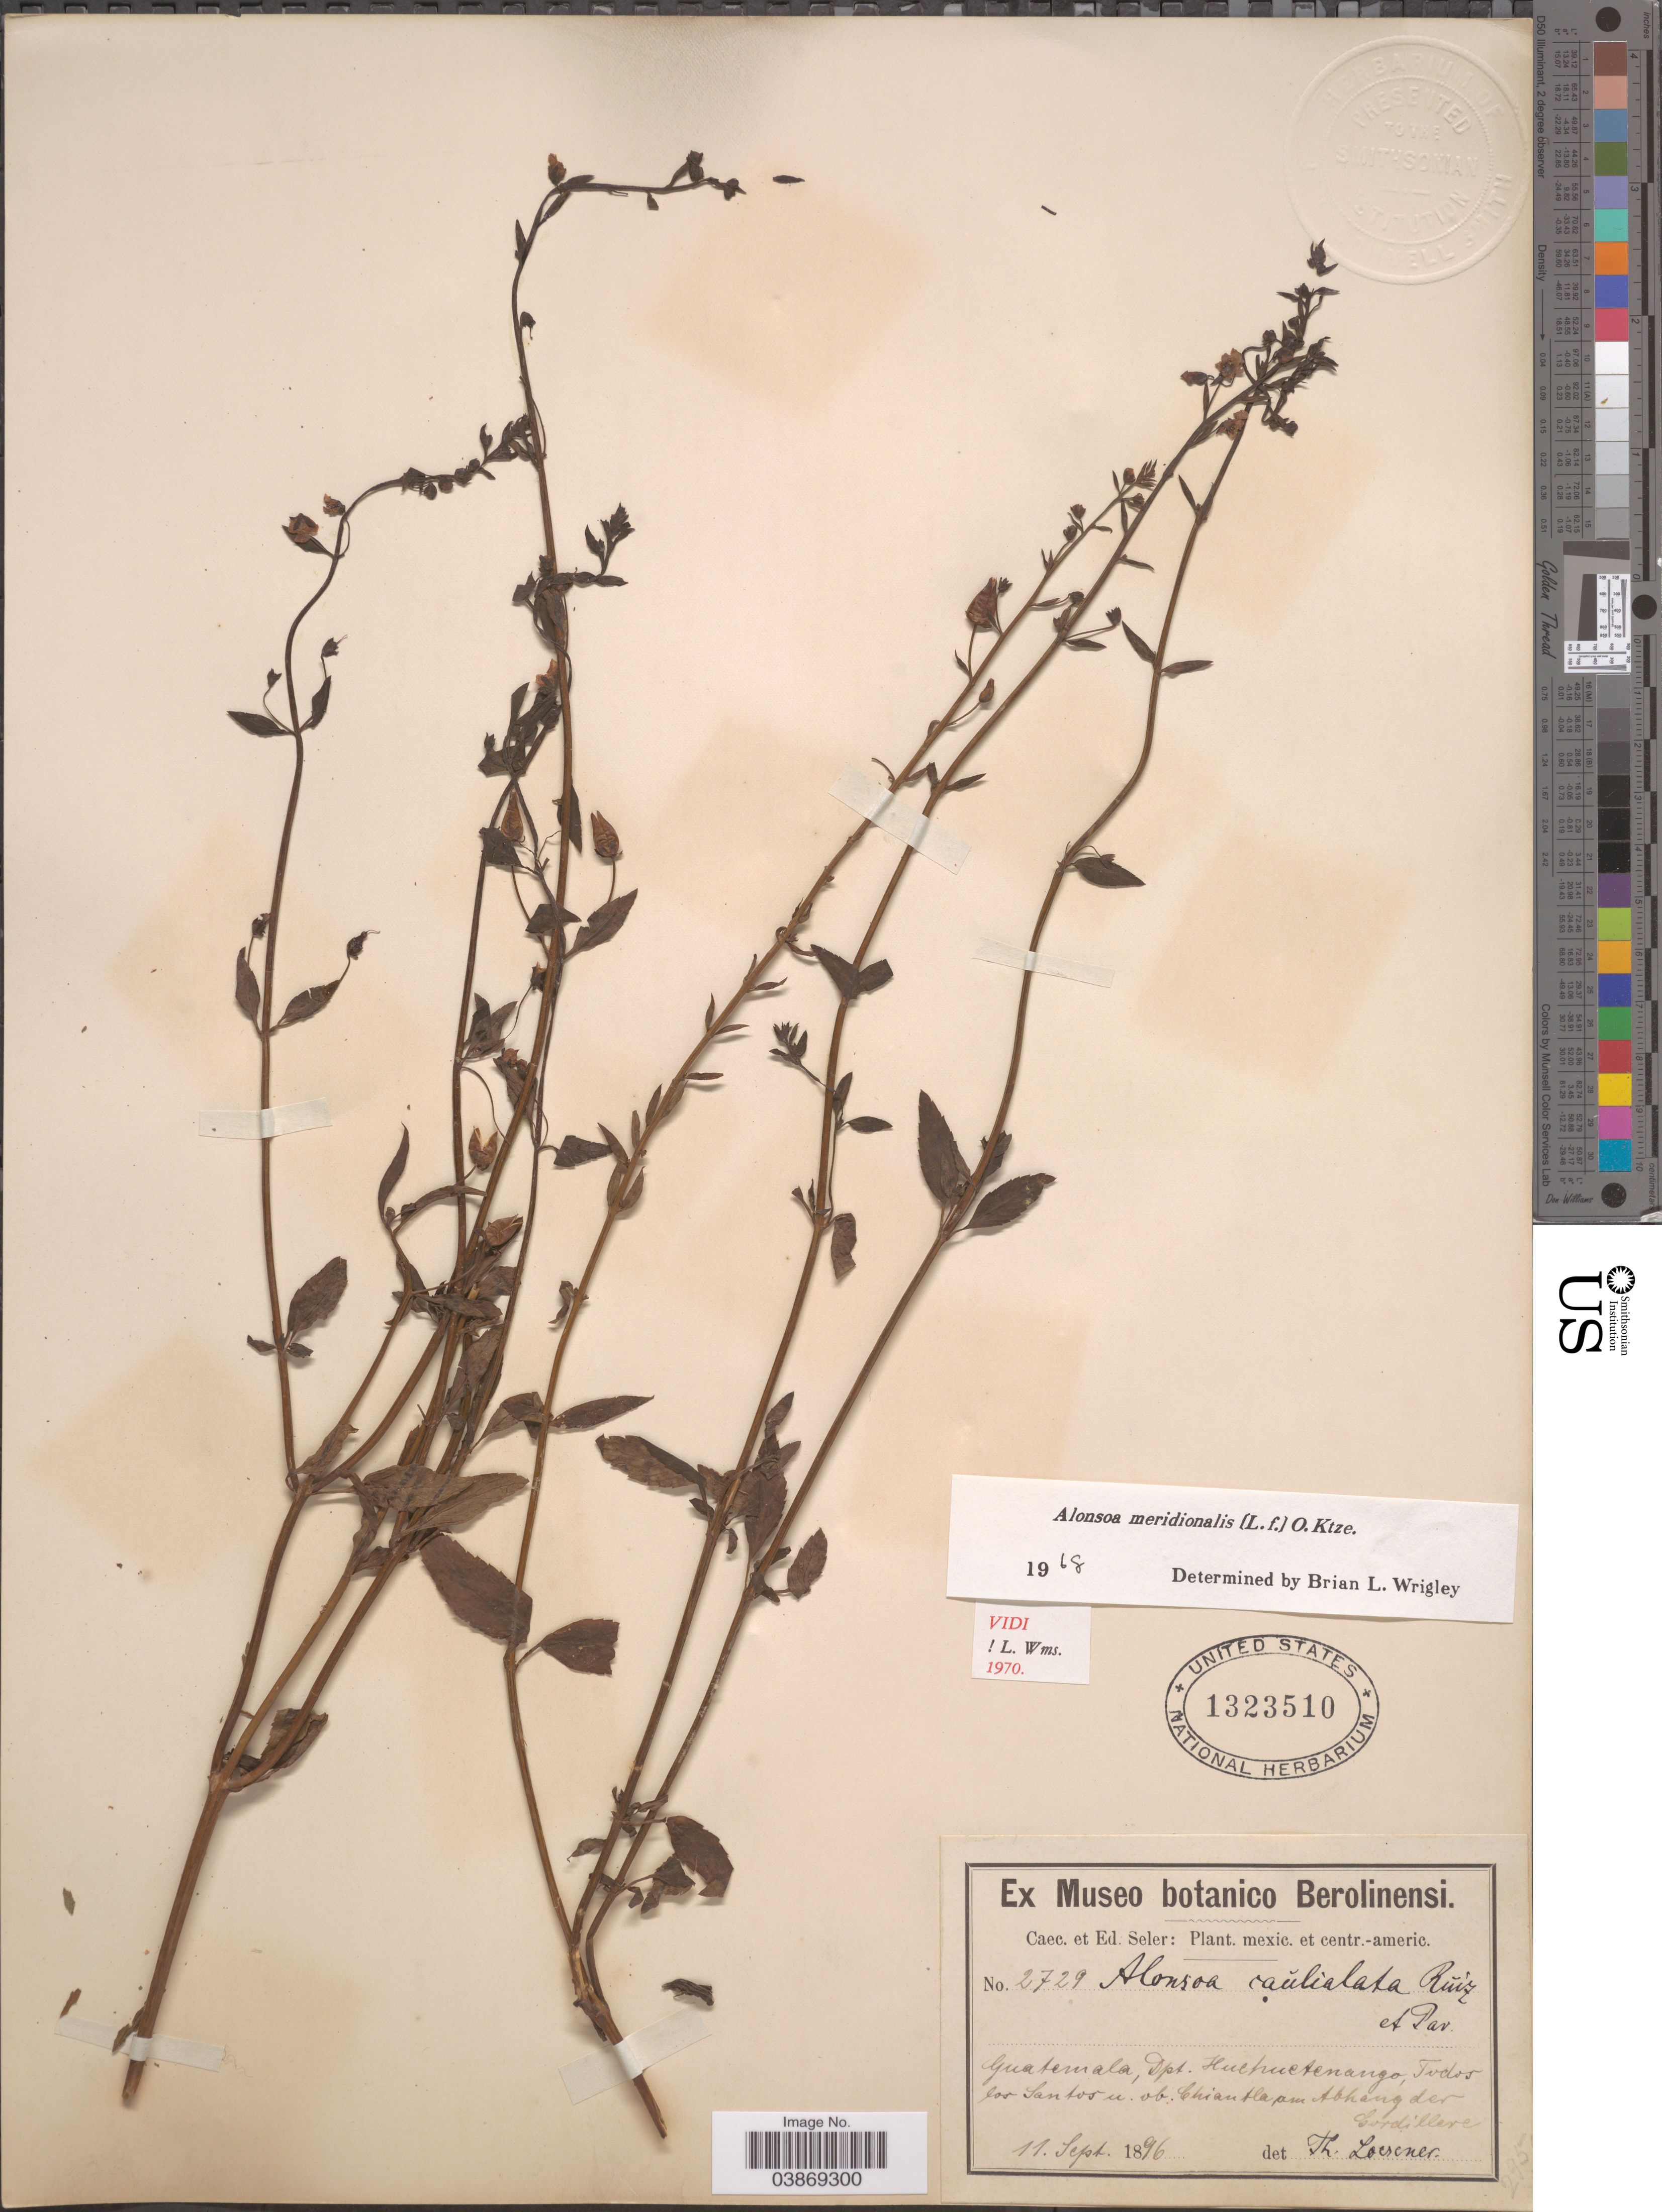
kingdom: Plantae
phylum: Tracheophyta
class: Magnoliopsida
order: Lamiales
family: Scrophulariaceae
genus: Alonsoa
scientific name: Alonsoa meridionalis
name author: (L. f.) Kuntze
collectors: ex Caec. et Ed Seler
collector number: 2729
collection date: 1896-09-11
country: Guatemala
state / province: Huehuetenango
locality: Dpt. Huehuetenango, Todos los Santos u. ob: Chiantla am Abhang der Cordillere.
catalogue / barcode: US 1323510